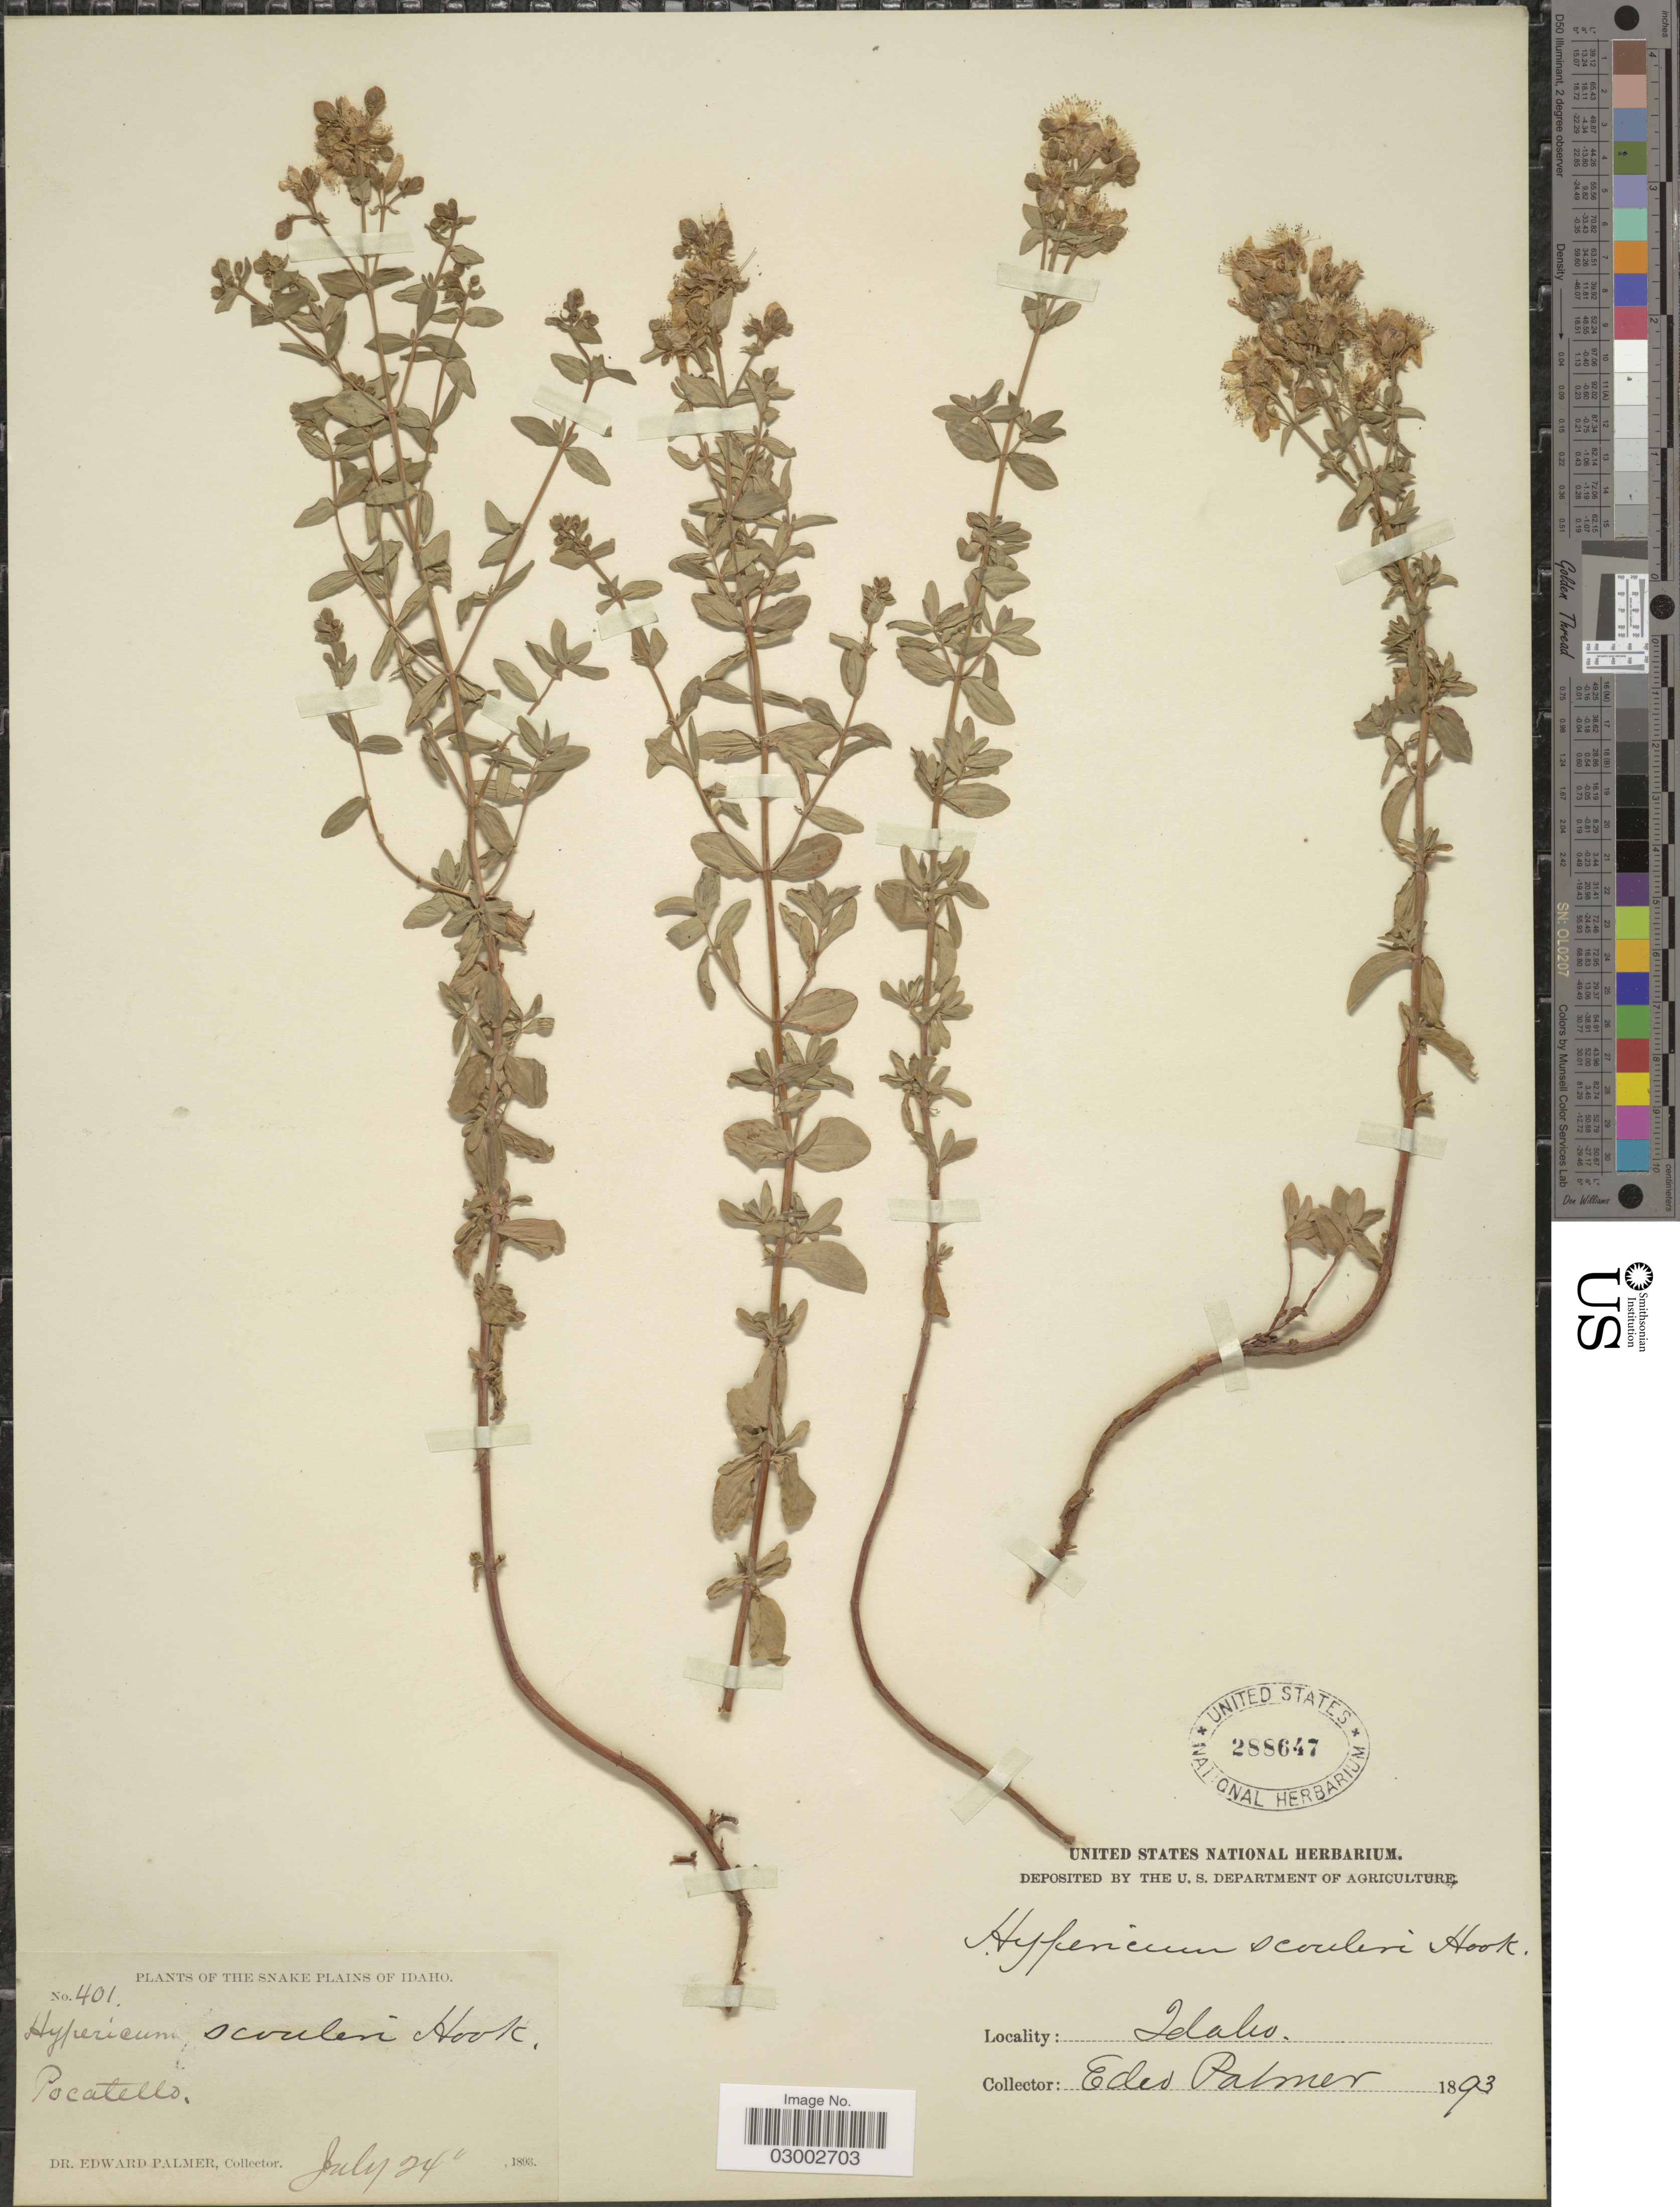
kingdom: Plantae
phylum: Tracheophyta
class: Magnoliopsida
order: Malpighiales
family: Hypericaceae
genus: Hypericum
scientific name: Hypericum scouleri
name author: Hook.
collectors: E. Palmer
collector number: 401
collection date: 1893-07-24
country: United States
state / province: Idaho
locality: The Snake Plains of Idaho. Pocatello.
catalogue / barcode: US 288647